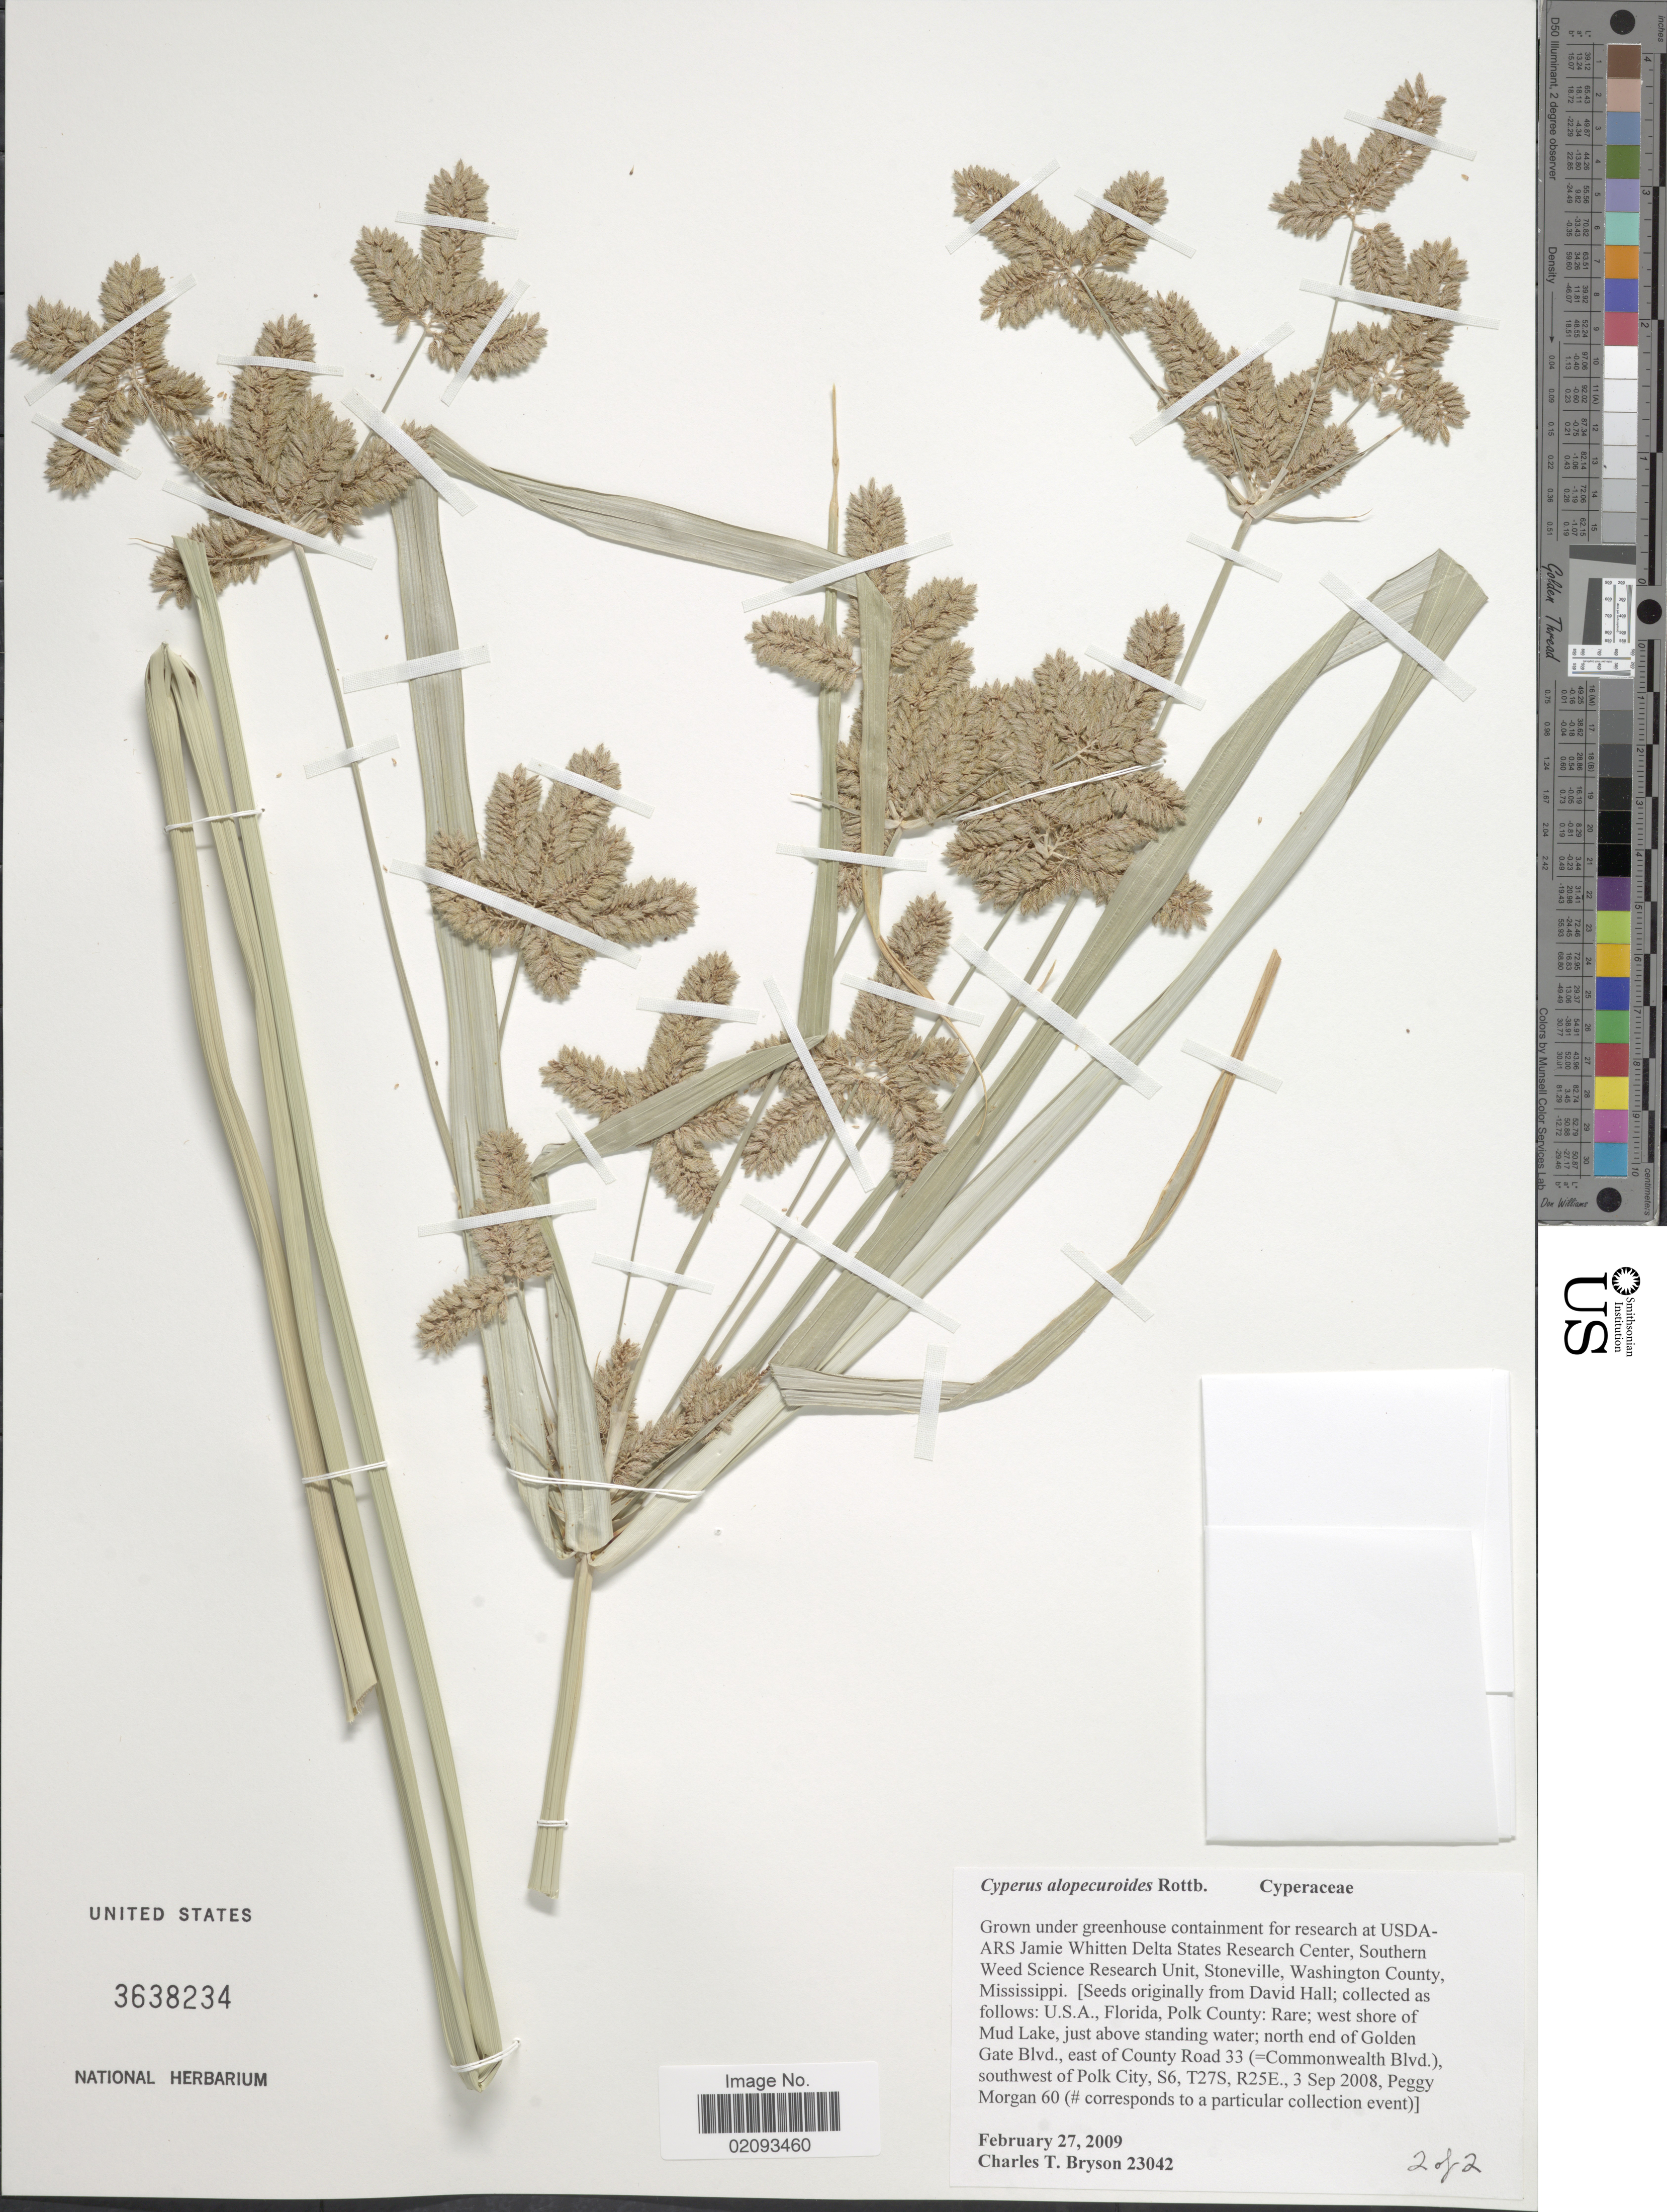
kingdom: Plantae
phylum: Tracheophyta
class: Liliopsida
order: Poales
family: Cyperaceae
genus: Cyperus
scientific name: Cyperus alopecuroides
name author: Rottb.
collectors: C. Bryson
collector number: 23042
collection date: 2009-02-27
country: United States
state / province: Mississippi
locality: USDA-ARS Jamie Whitten Delta States Research Center, Southern Weed Science Research Unit, Stoneville, Washington County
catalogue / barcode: US 3638234